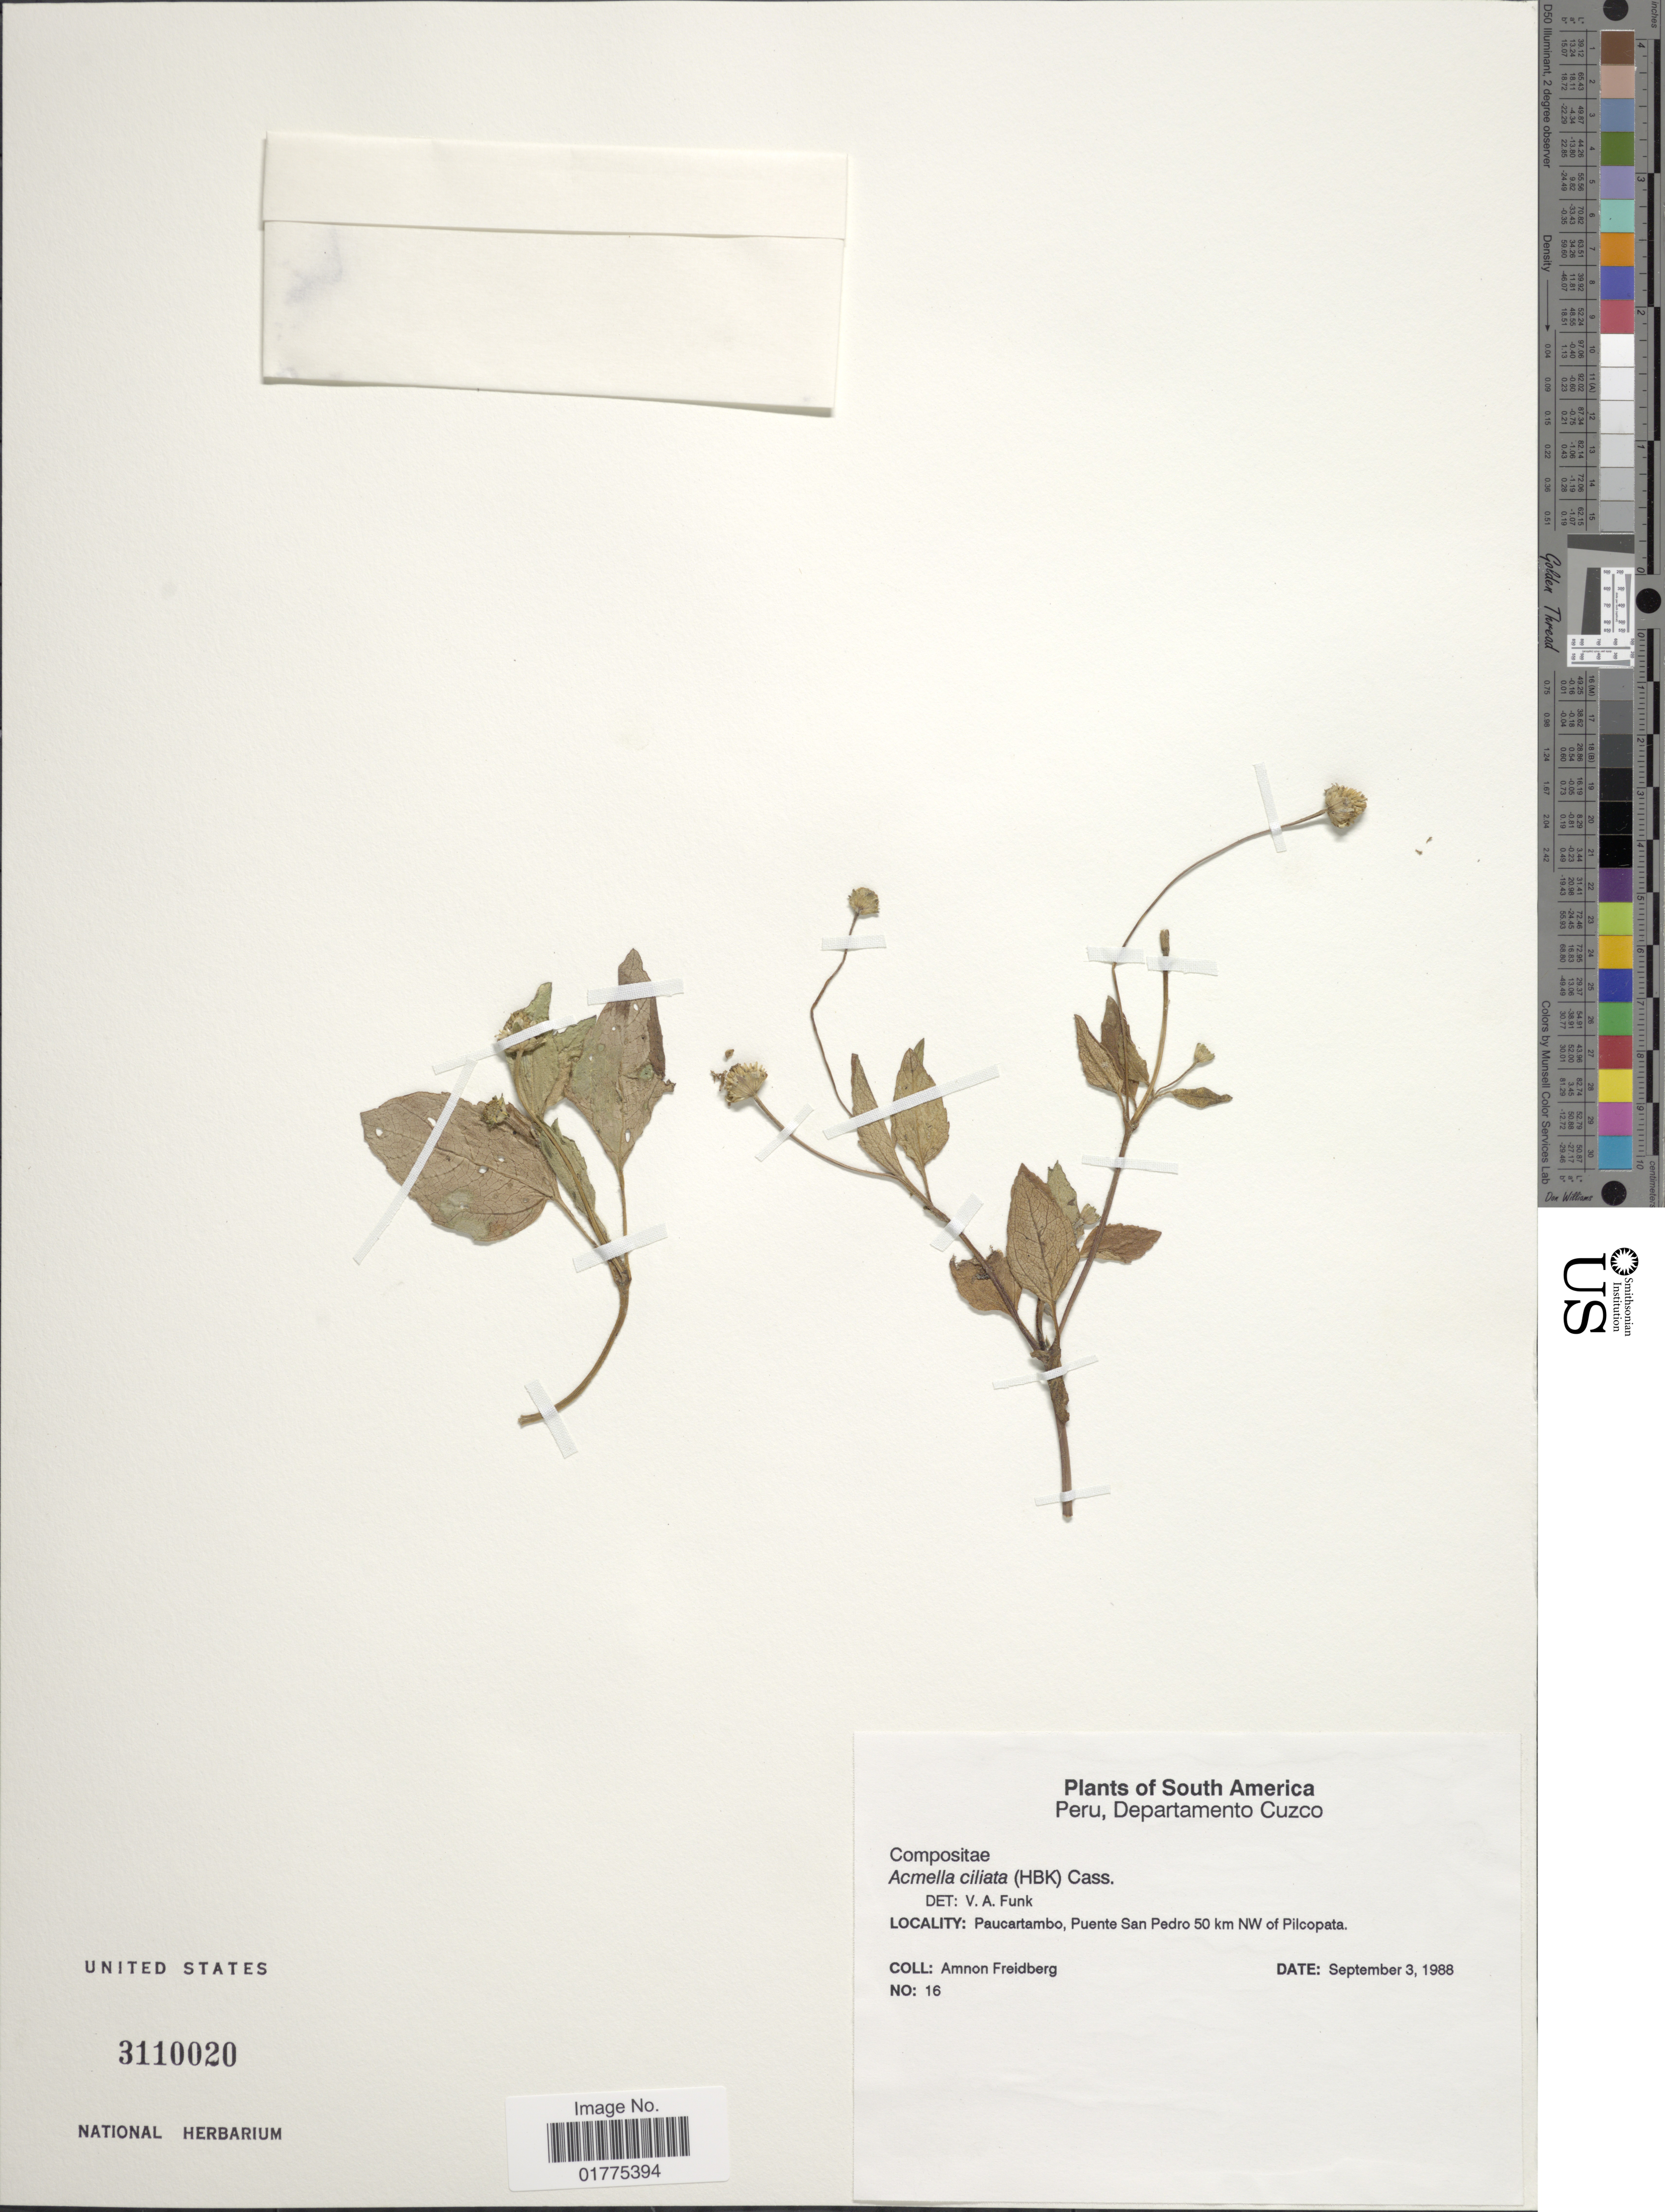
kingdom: Plantae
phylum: Tracheophyta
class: Magnoliopsida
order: Asterales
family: Asteraceae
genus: Acmella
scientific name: Acmella ciliata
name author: (Kunth) Cass.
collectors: A. Freidberg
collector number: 16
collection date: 1988-09-03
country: Peru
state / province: Cusco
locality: Peru, Departamento Cuzco, Paucartambo, Puente San Pedro 50 km NW of Pilcopata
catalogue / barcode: US 3110020